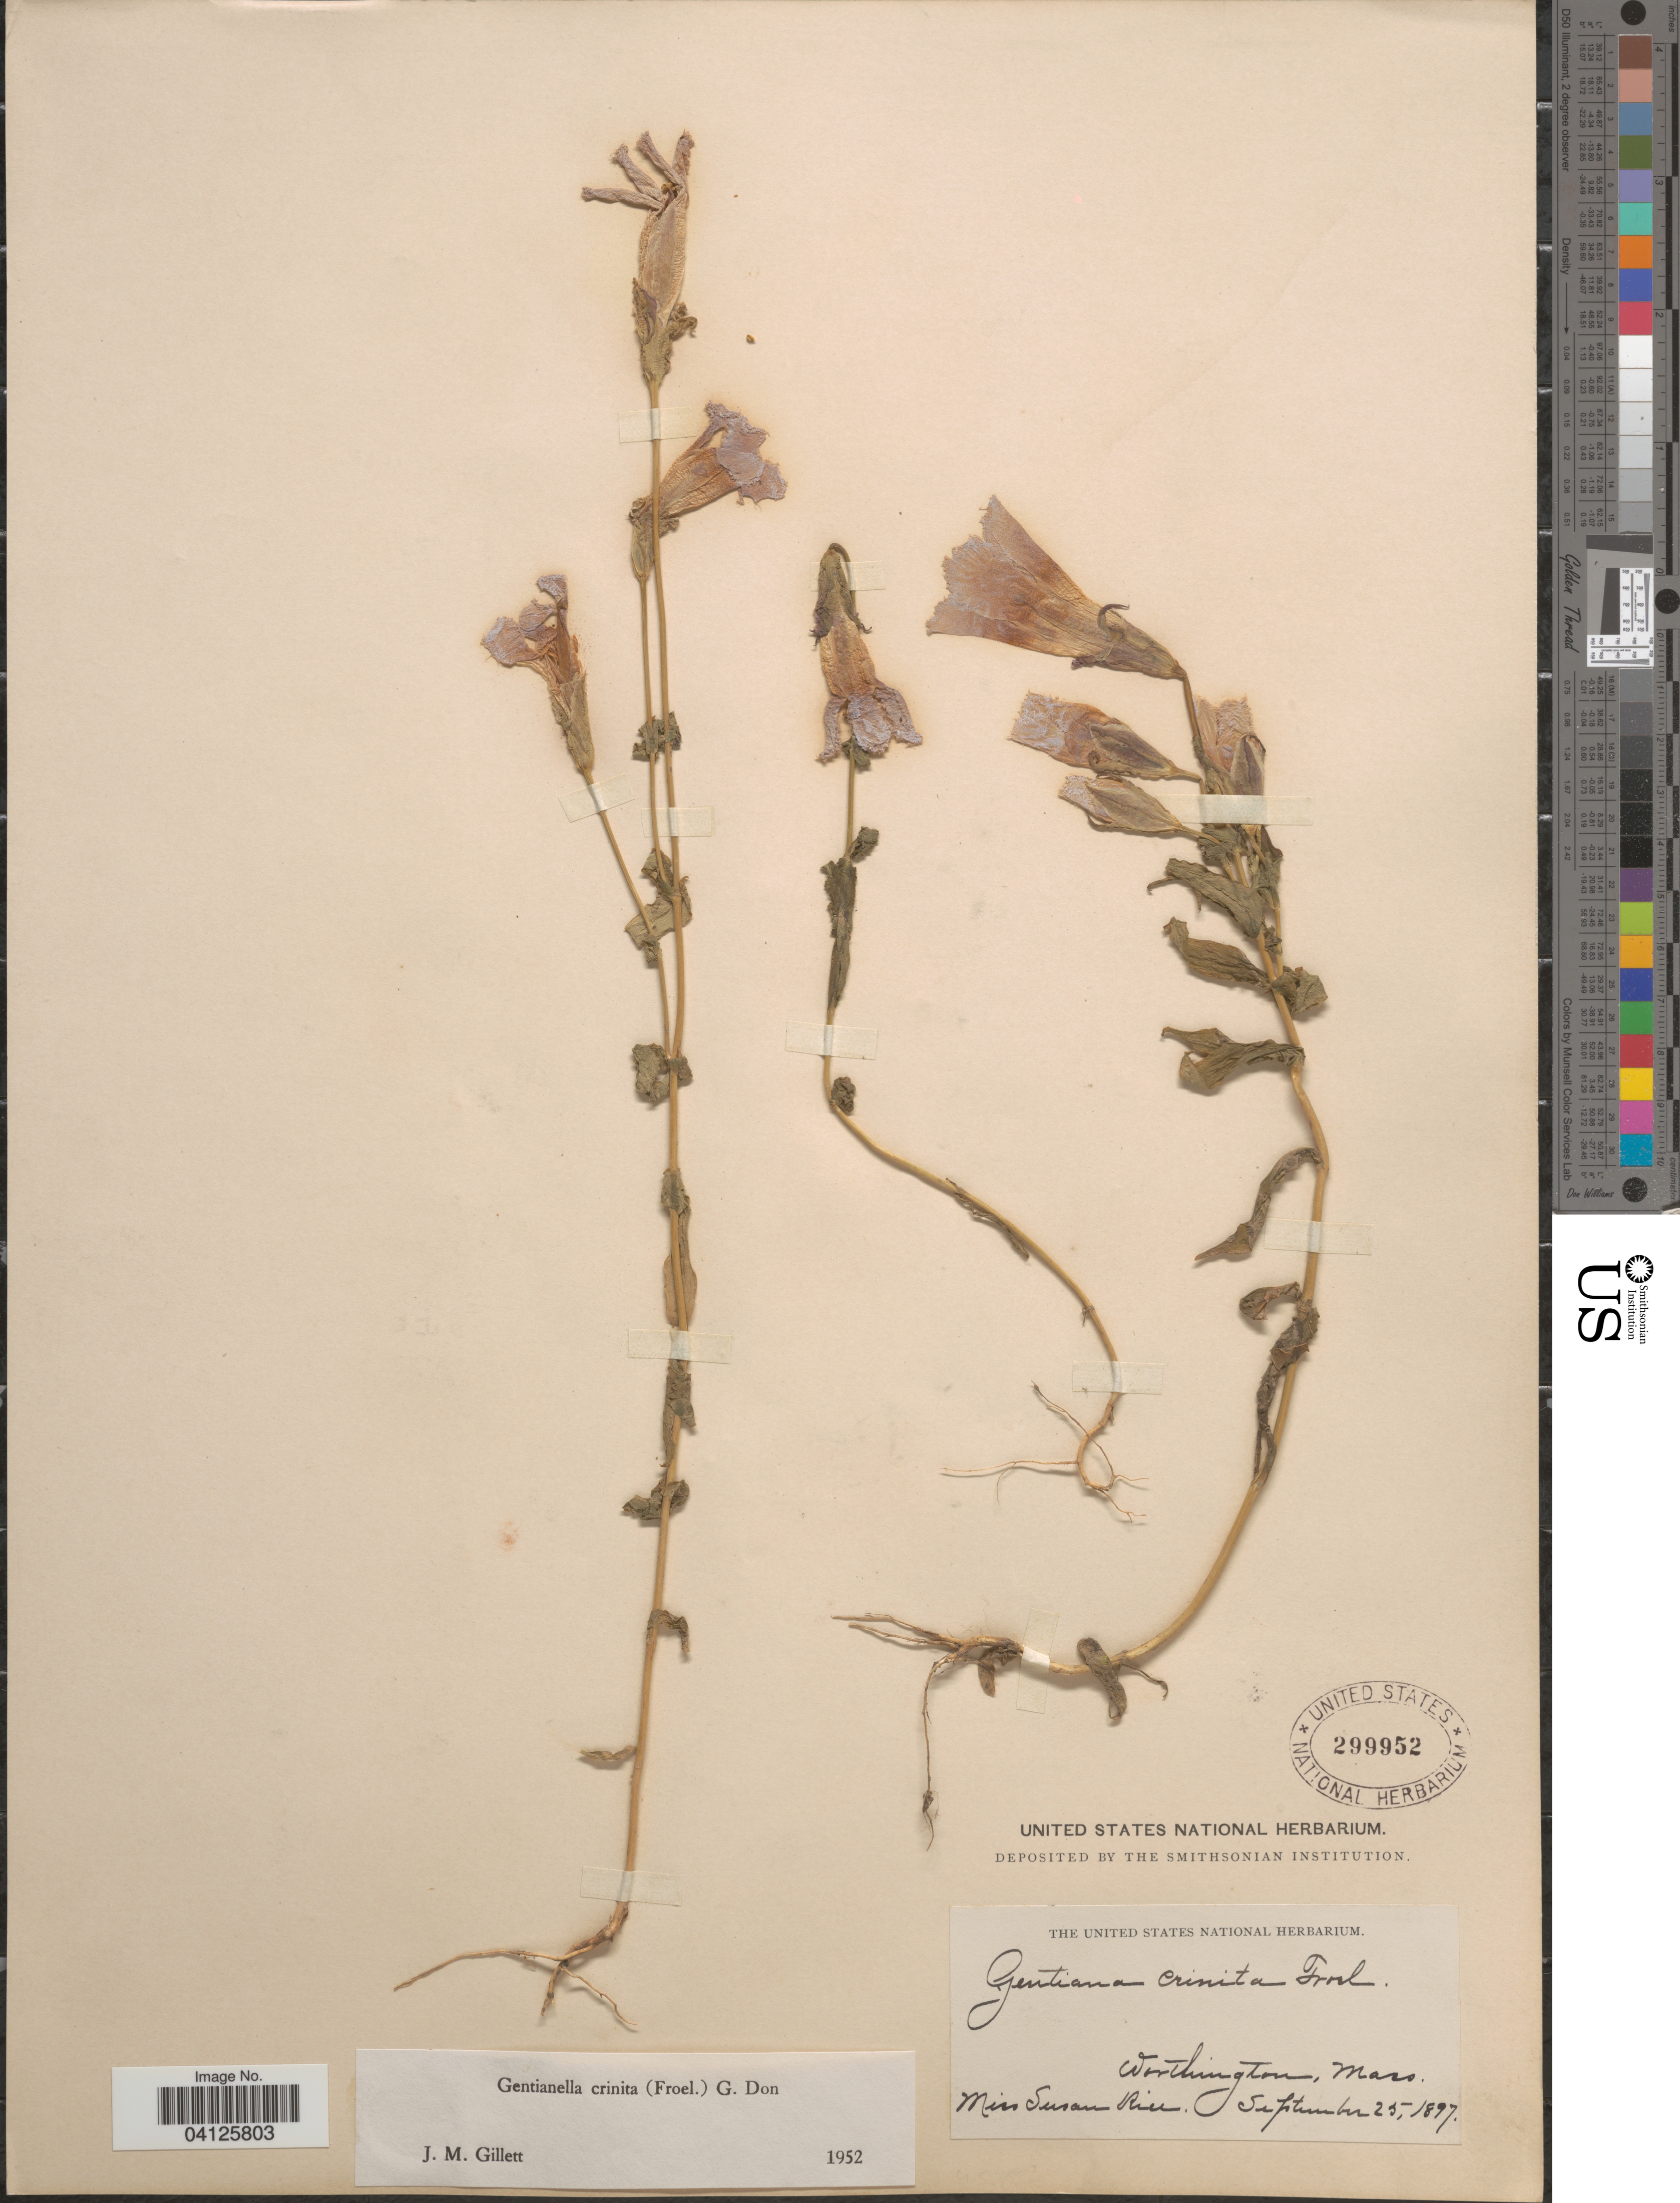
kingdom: Plantae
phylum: Tracheophyta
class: Magnoliopsida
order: Gentianales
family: Gentianaceae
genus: Gentianella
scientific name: Gentianella crinita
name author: (Froel.) G. Don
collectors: S. Rice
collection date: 1897-09-25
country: United States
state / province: Massachusetts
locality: Worthington.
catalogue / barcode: US 299952